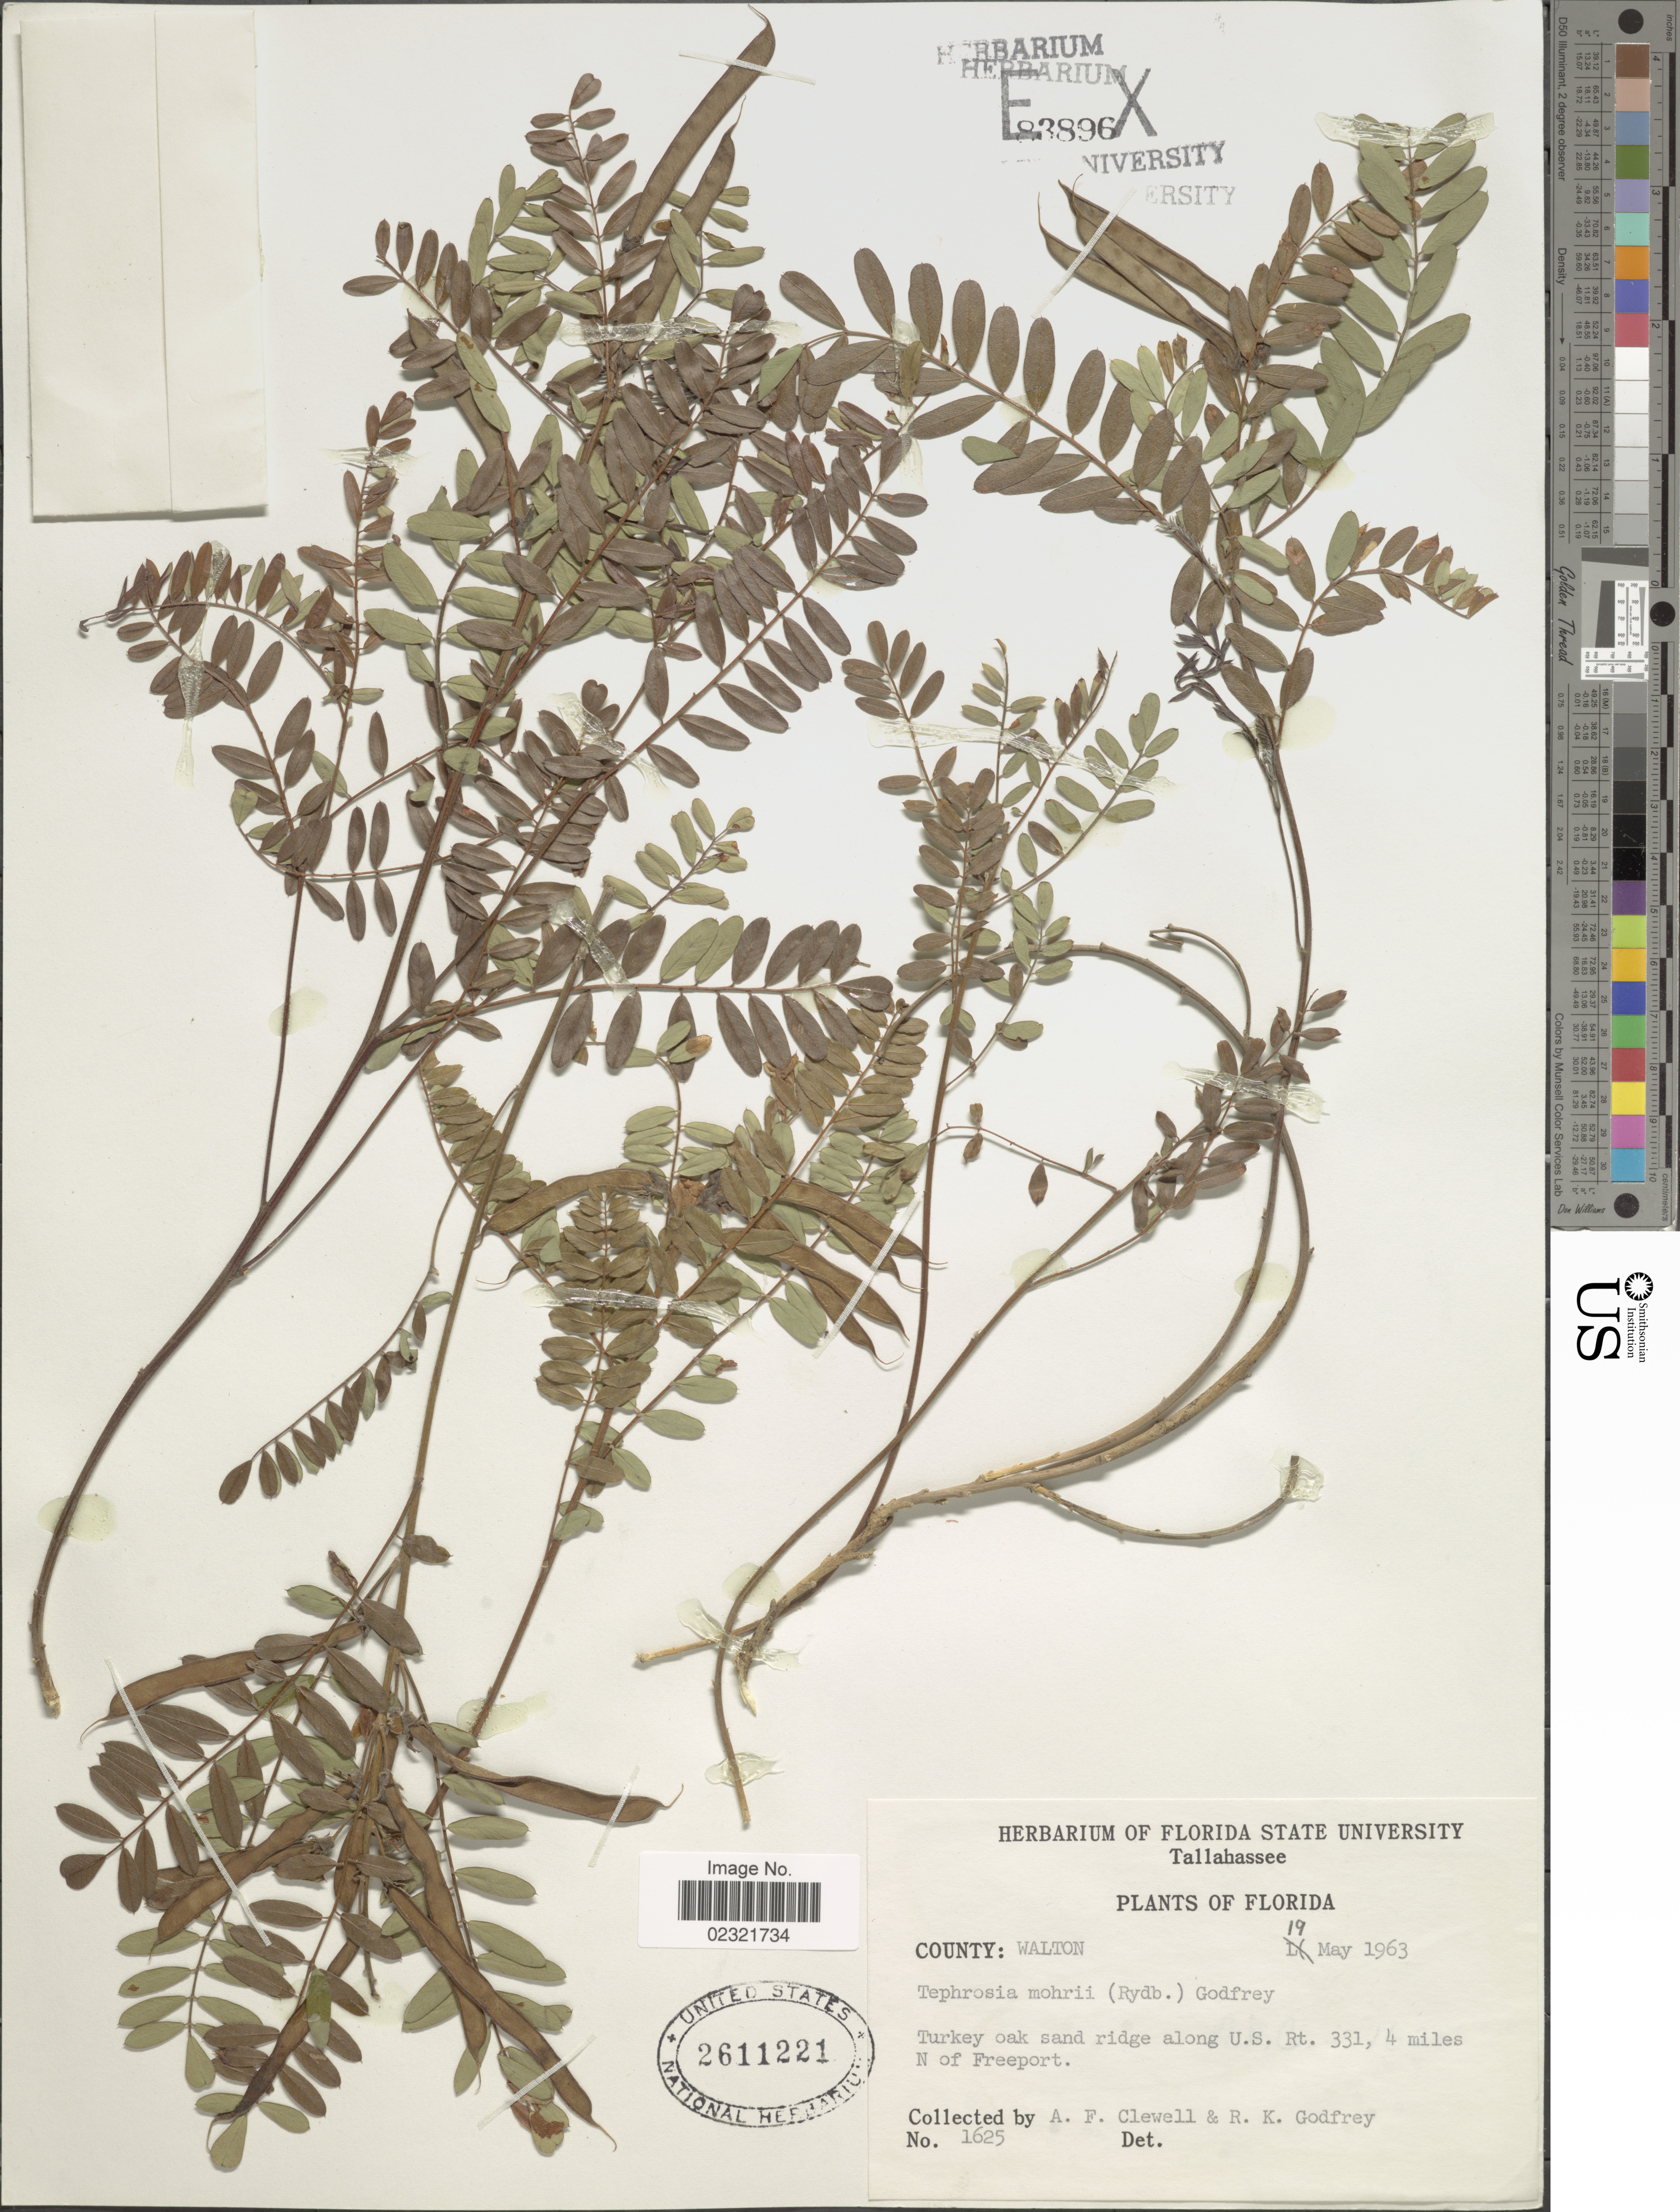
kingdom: Plantae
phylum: Tracheophyta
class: Magnoliopsida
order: Fabales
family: Fabaceae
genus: Tephrosia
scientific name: Tephrosia mohrii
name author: (Rydb.) R.K. Godfrey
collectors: A. Clewell & R. K. Godfrey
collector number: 1625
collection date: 1963-05-19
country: United States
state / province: Florida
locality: Walton, Turkey oak sand ridge along U.S. Rt. 331, 4 miles N of Freeport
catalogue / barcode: US 2611221